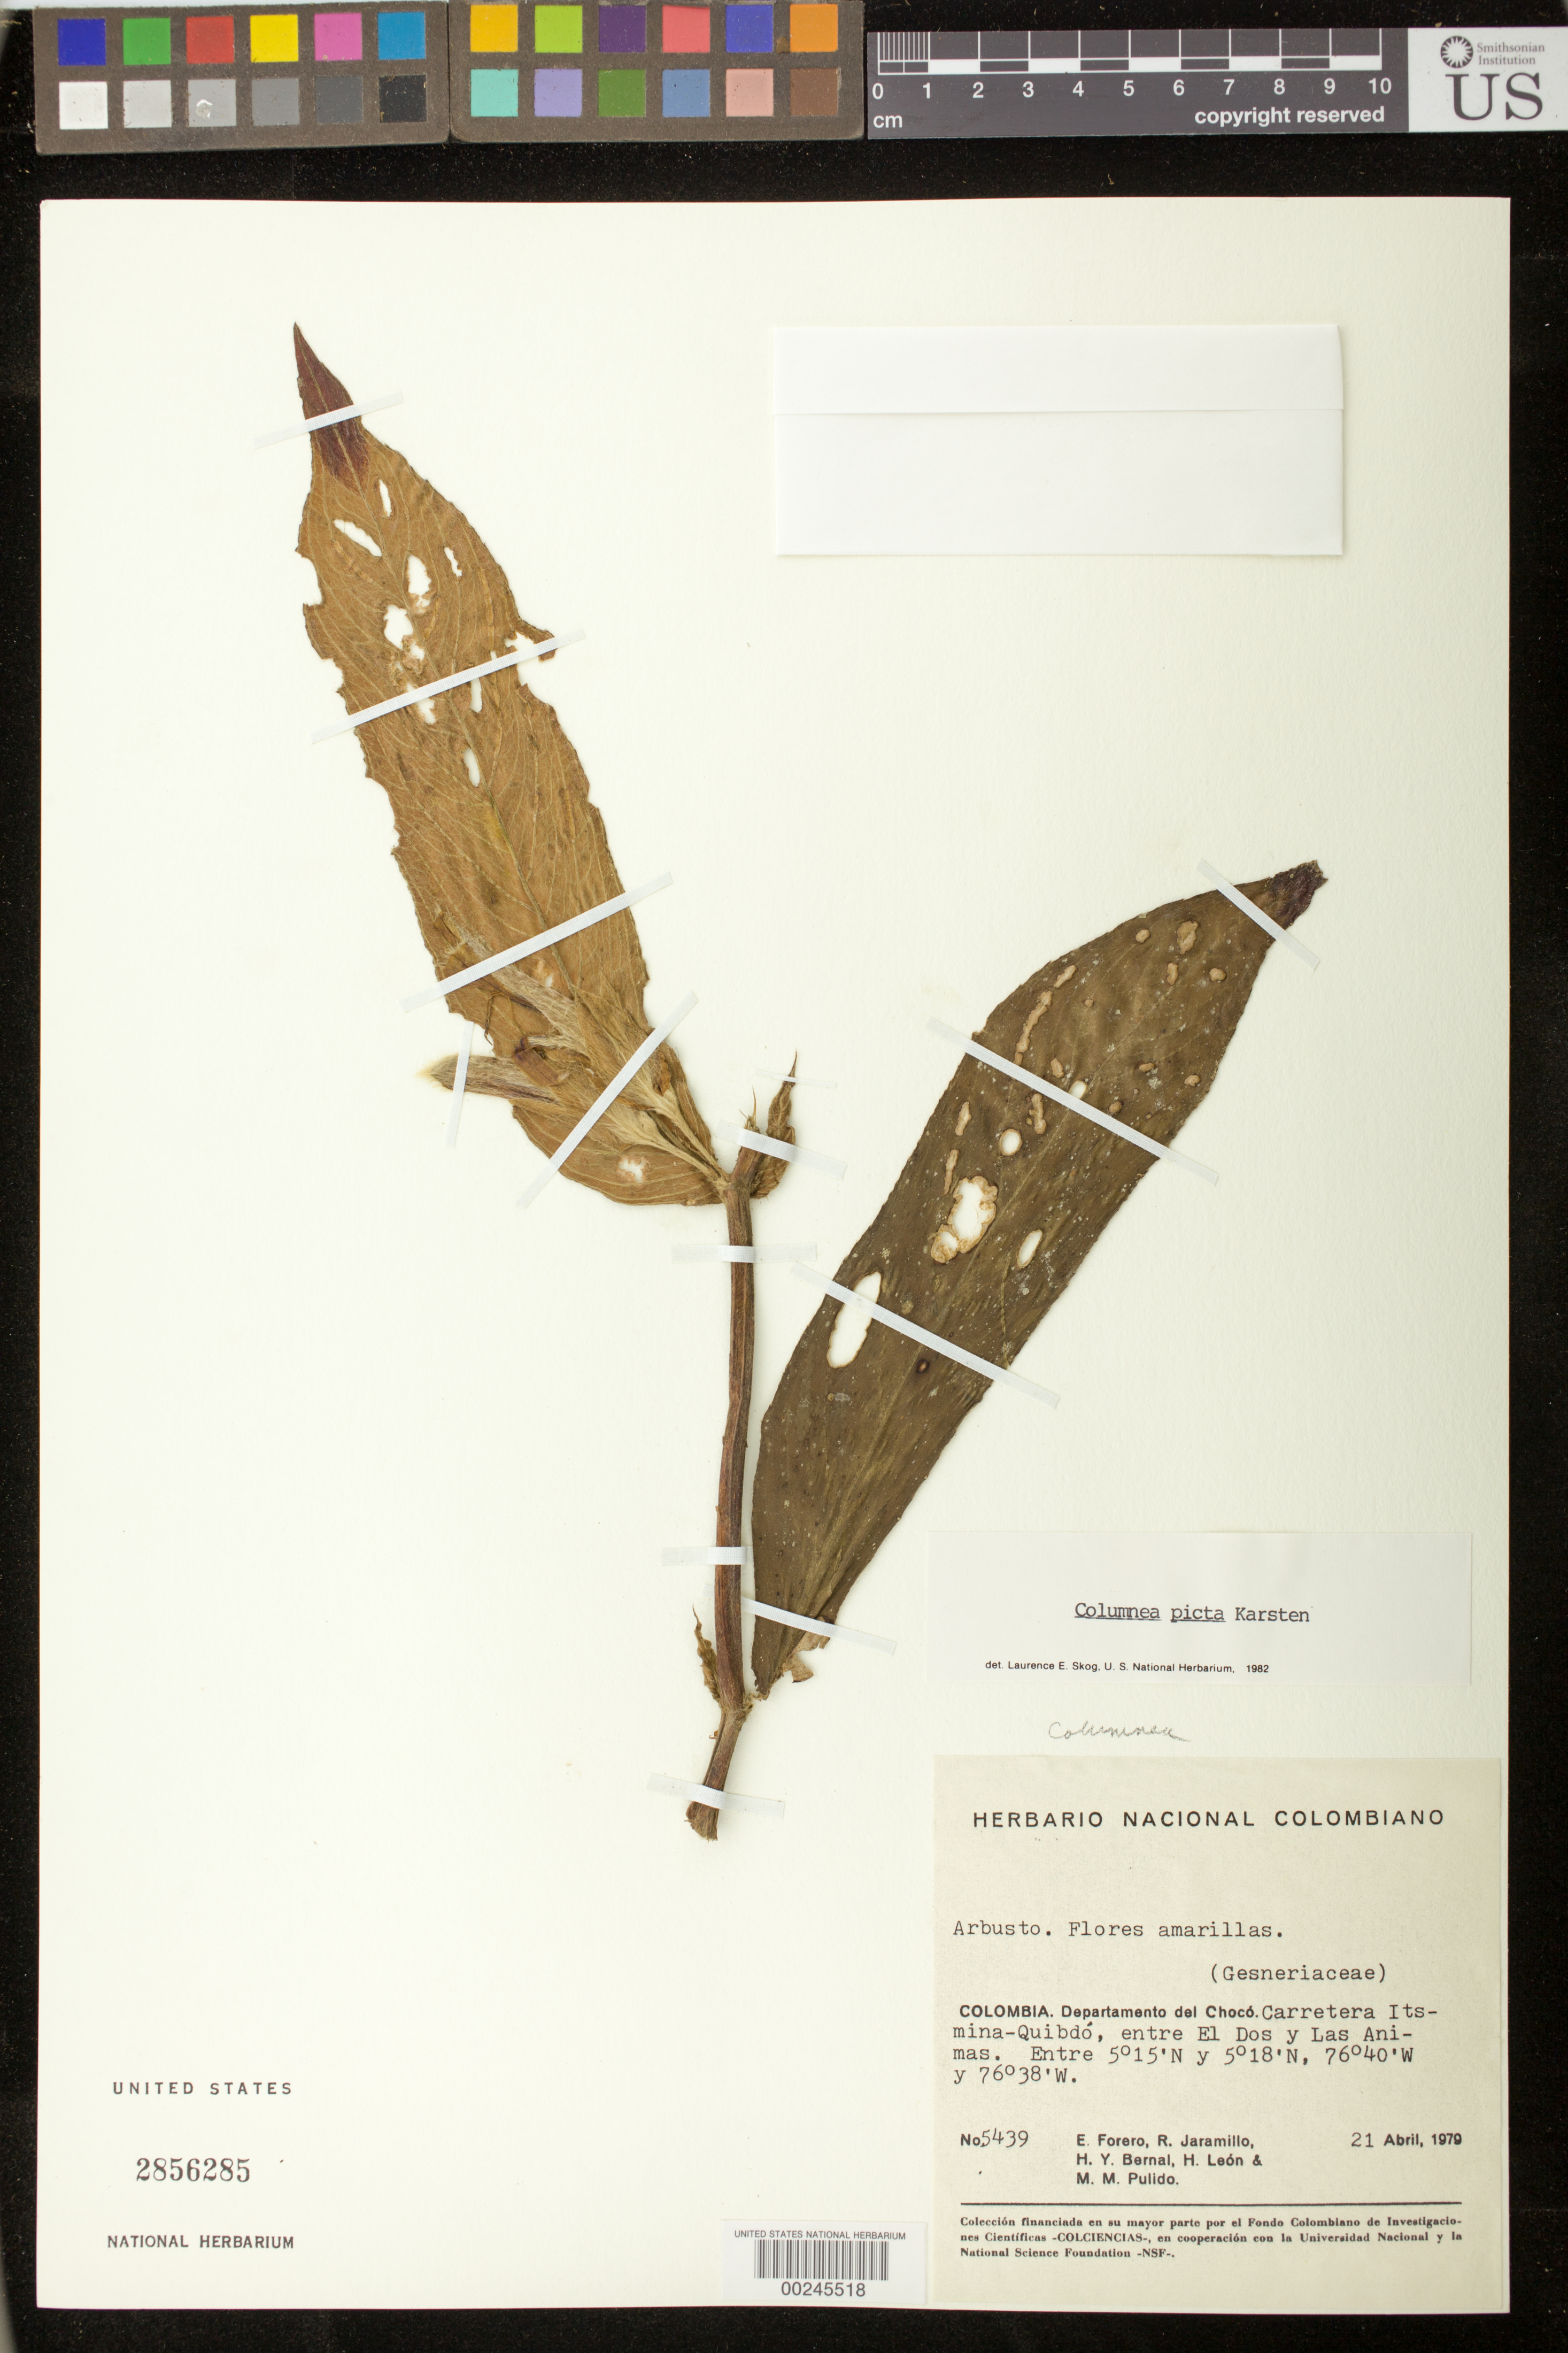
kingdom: Plantae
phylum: Tracheophyta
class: Magnoliopsida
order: Lamiales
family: Gesneriaceae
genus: Columnea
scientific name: Columnea karsteniana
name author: Singh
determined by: Skog, Laurence E.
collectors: E. Forero, R. Jaramillo M., H. Y. Bernal, H. Leon & M. Pulido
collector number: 5439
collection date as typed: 21 Apr 1979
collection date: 1979-04-21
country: Colombia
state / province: Chocó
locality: Itsmina-Quibdo highway, between El Dos and Las Animas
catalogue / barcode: US 2856285